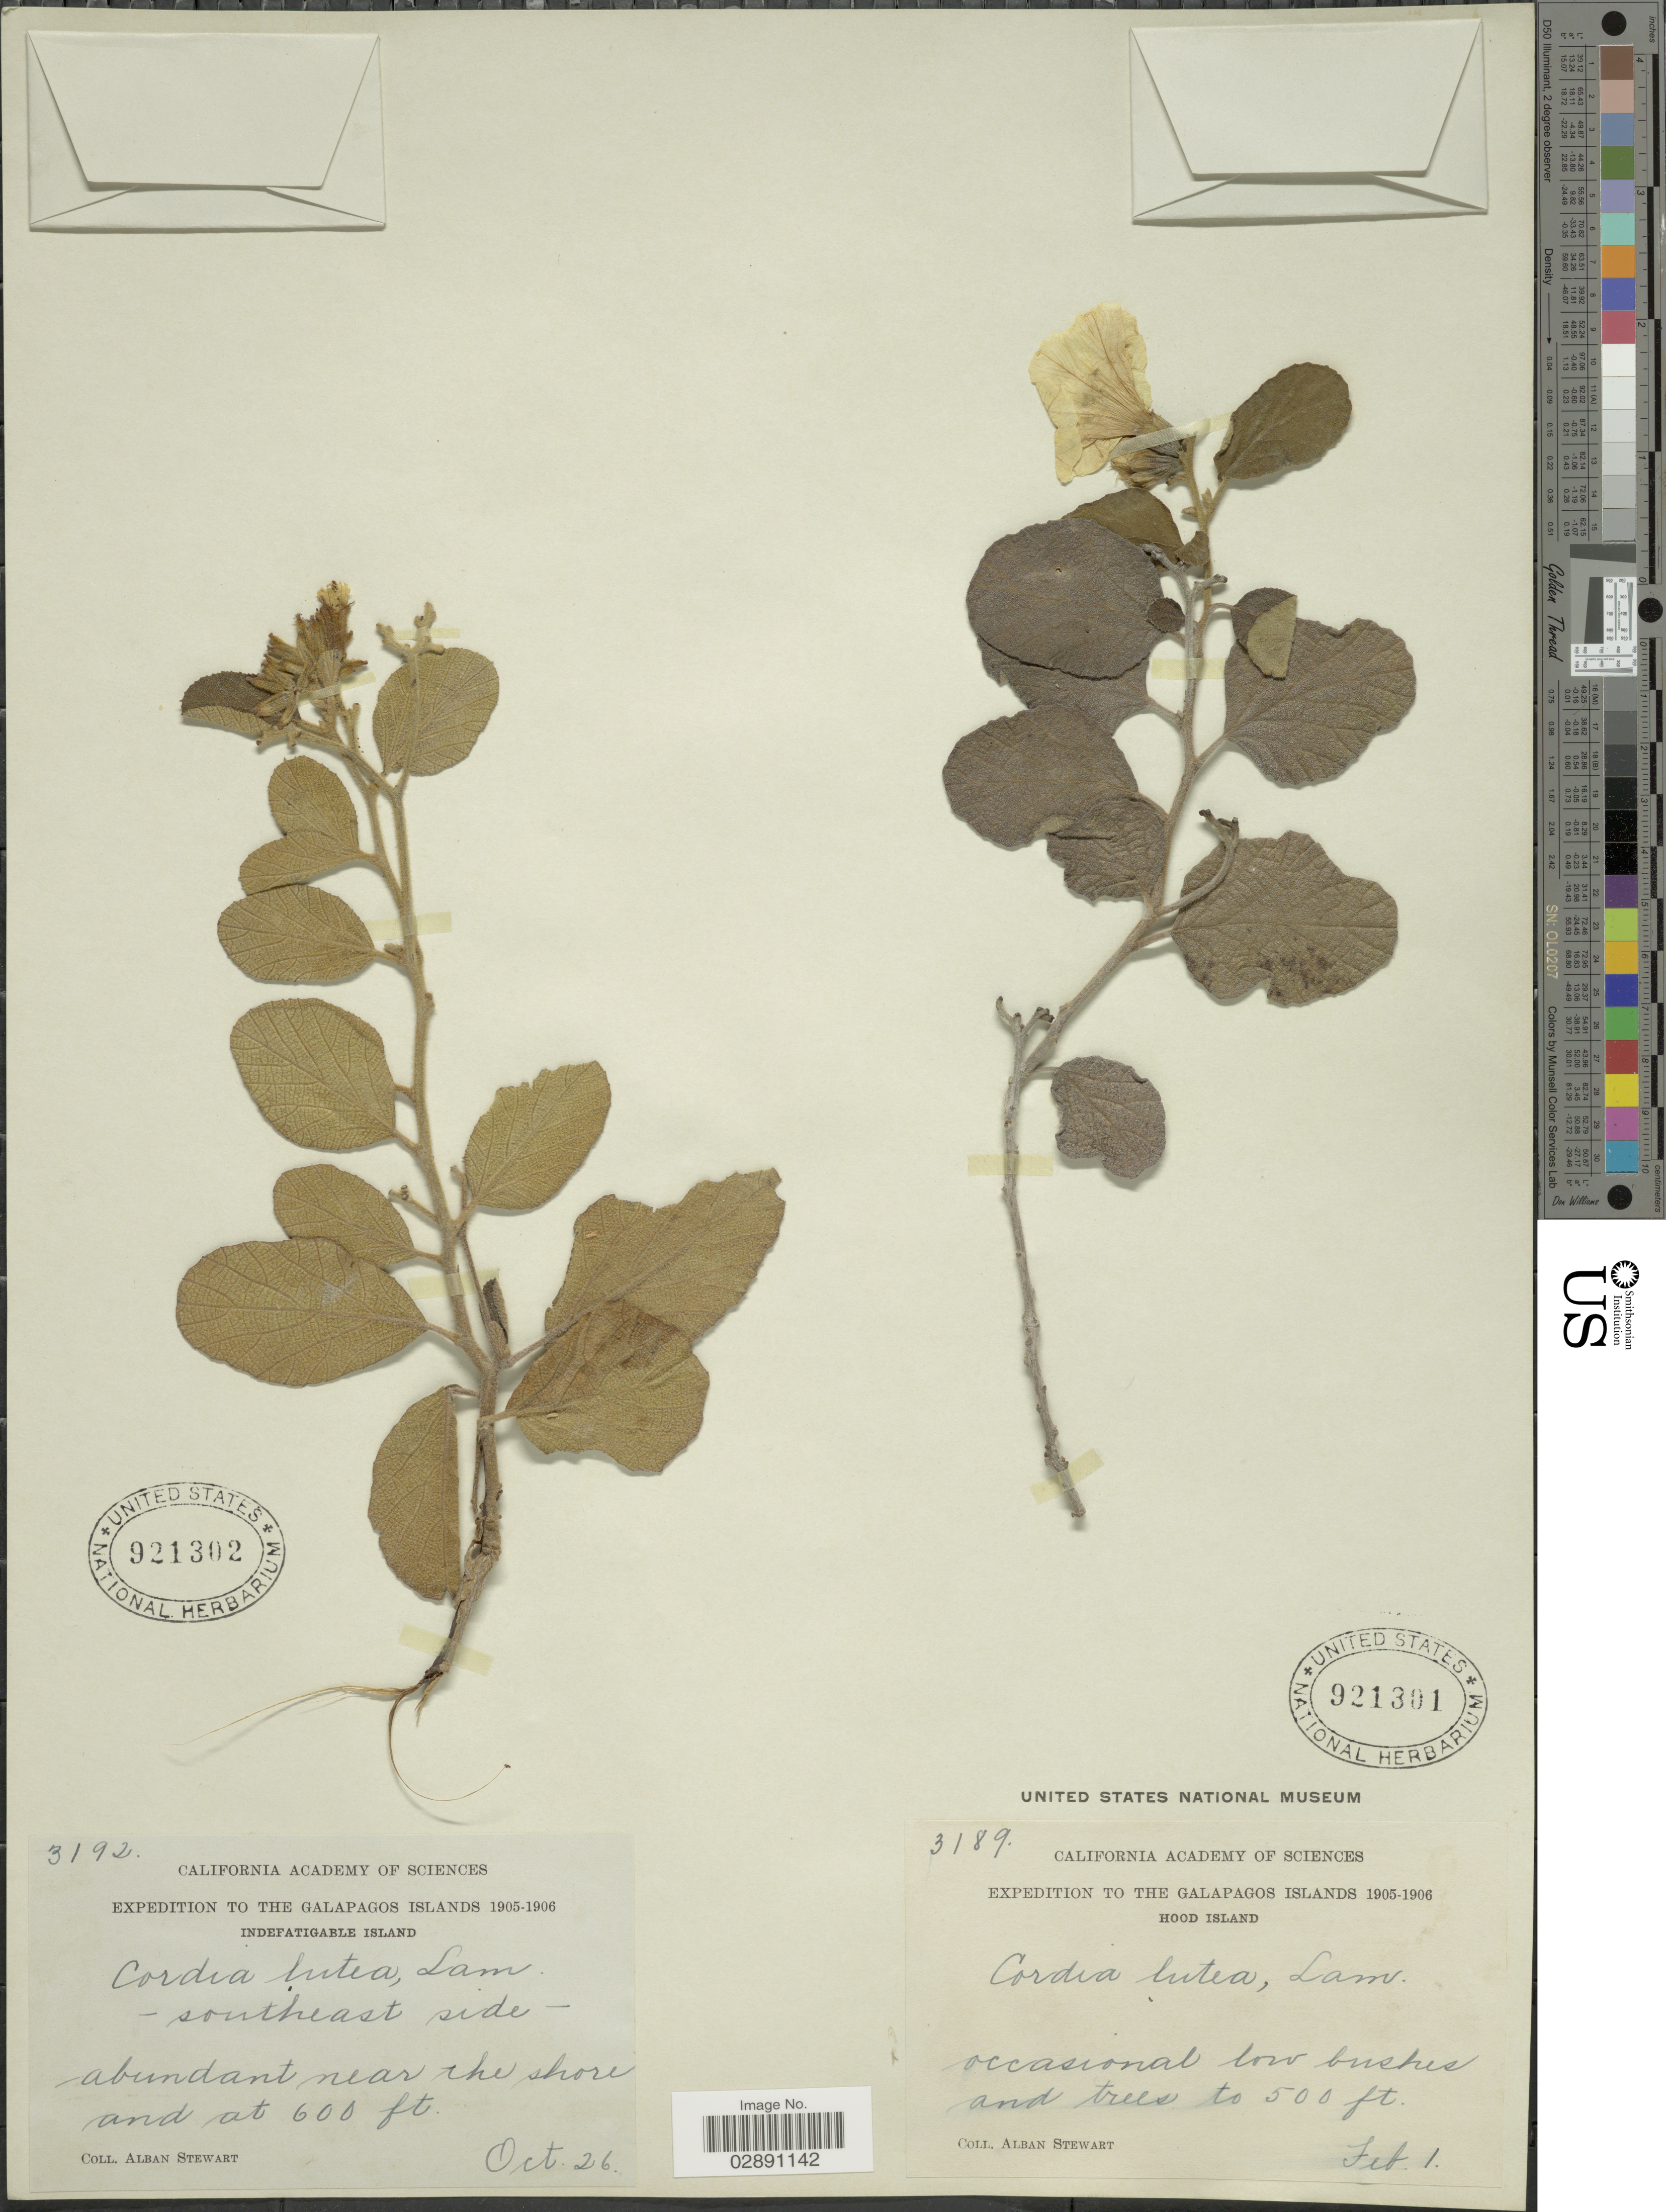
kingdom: Plantae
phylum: Tracheophyta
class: Magnoliopsida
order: Boraginales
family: Cordiaceae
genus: Cordia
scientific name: Cordia lutea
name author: Lam.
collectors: A. Stewart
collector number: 3189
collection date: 1905-02-01/1906-02-01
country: Ecuador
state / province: Colón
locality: The Galapagos Islands. Hood Island.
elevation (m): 152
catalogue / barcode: US 921301-2